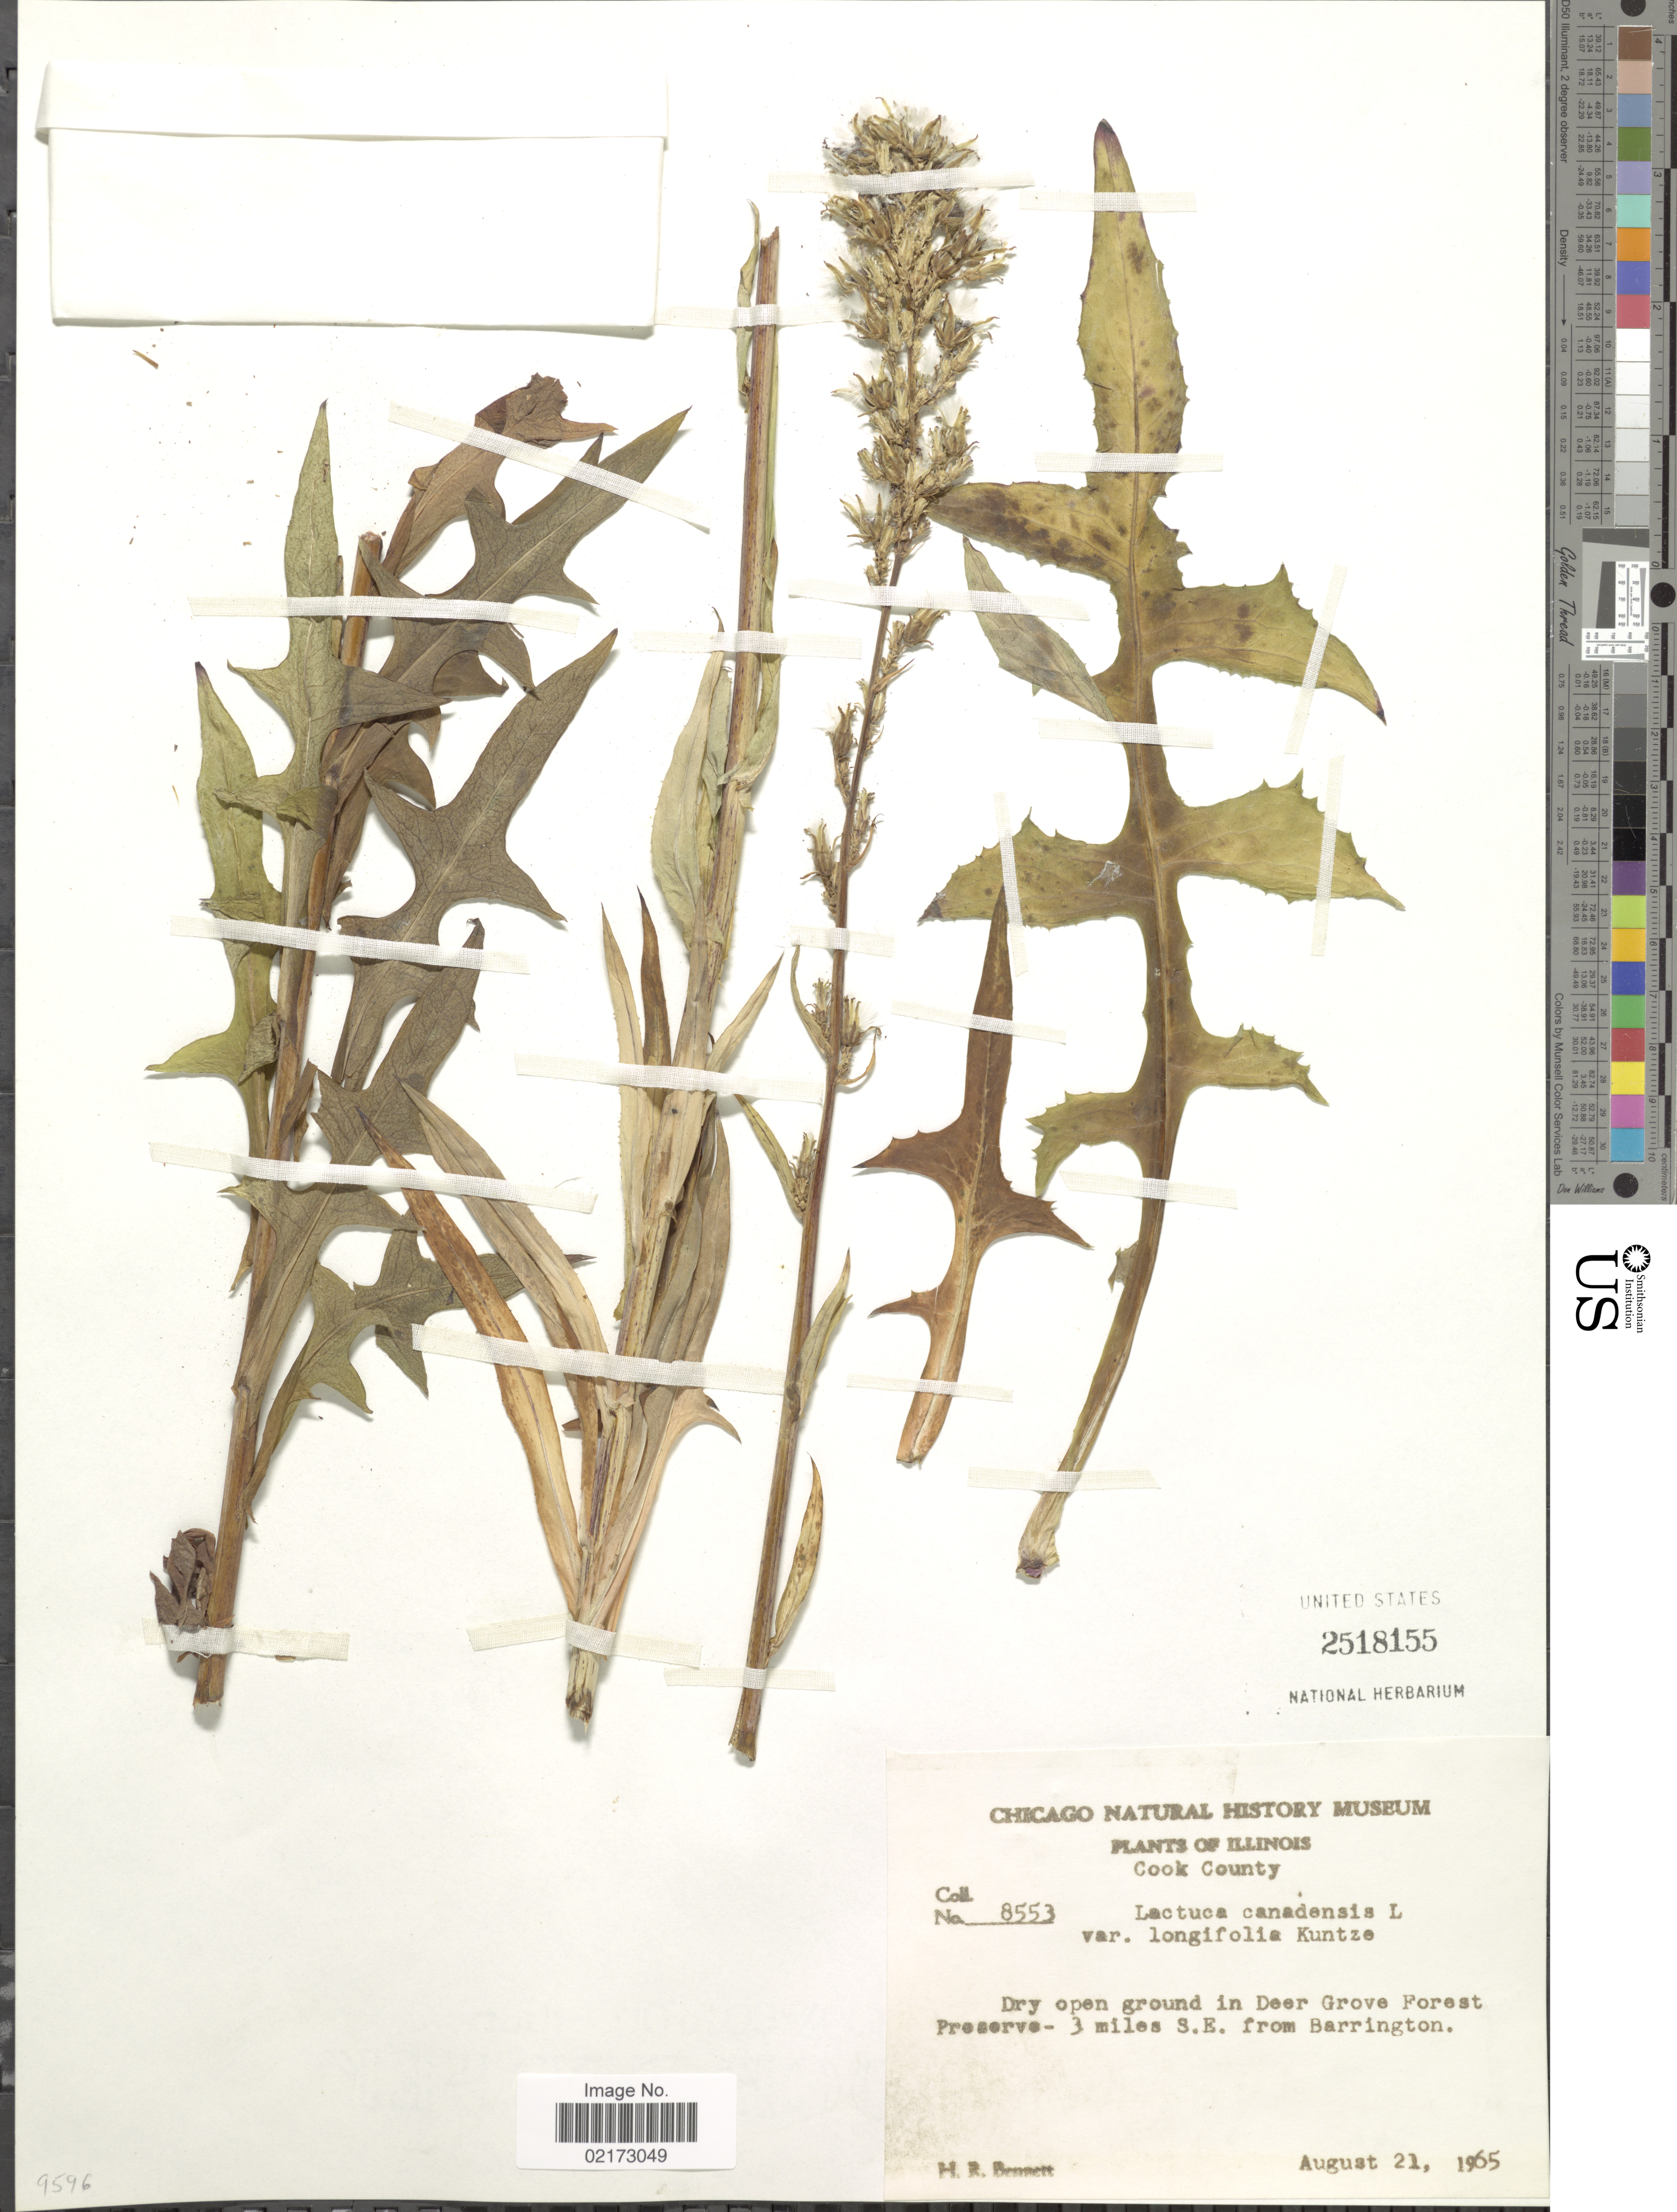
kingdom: Plantae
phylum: Tracheophyta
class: Magnoliopsida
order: Asterales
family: Asteraceae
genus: Lactuca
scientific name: Lactuca canadensis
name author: L.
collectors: H. R. Bennett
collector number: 8553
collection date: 1965-08-21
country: United States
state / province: Illinois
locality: Cook County, Deer Grove Forest Preserve, 3miles S. E. from Barrington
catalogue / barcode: US 2518155